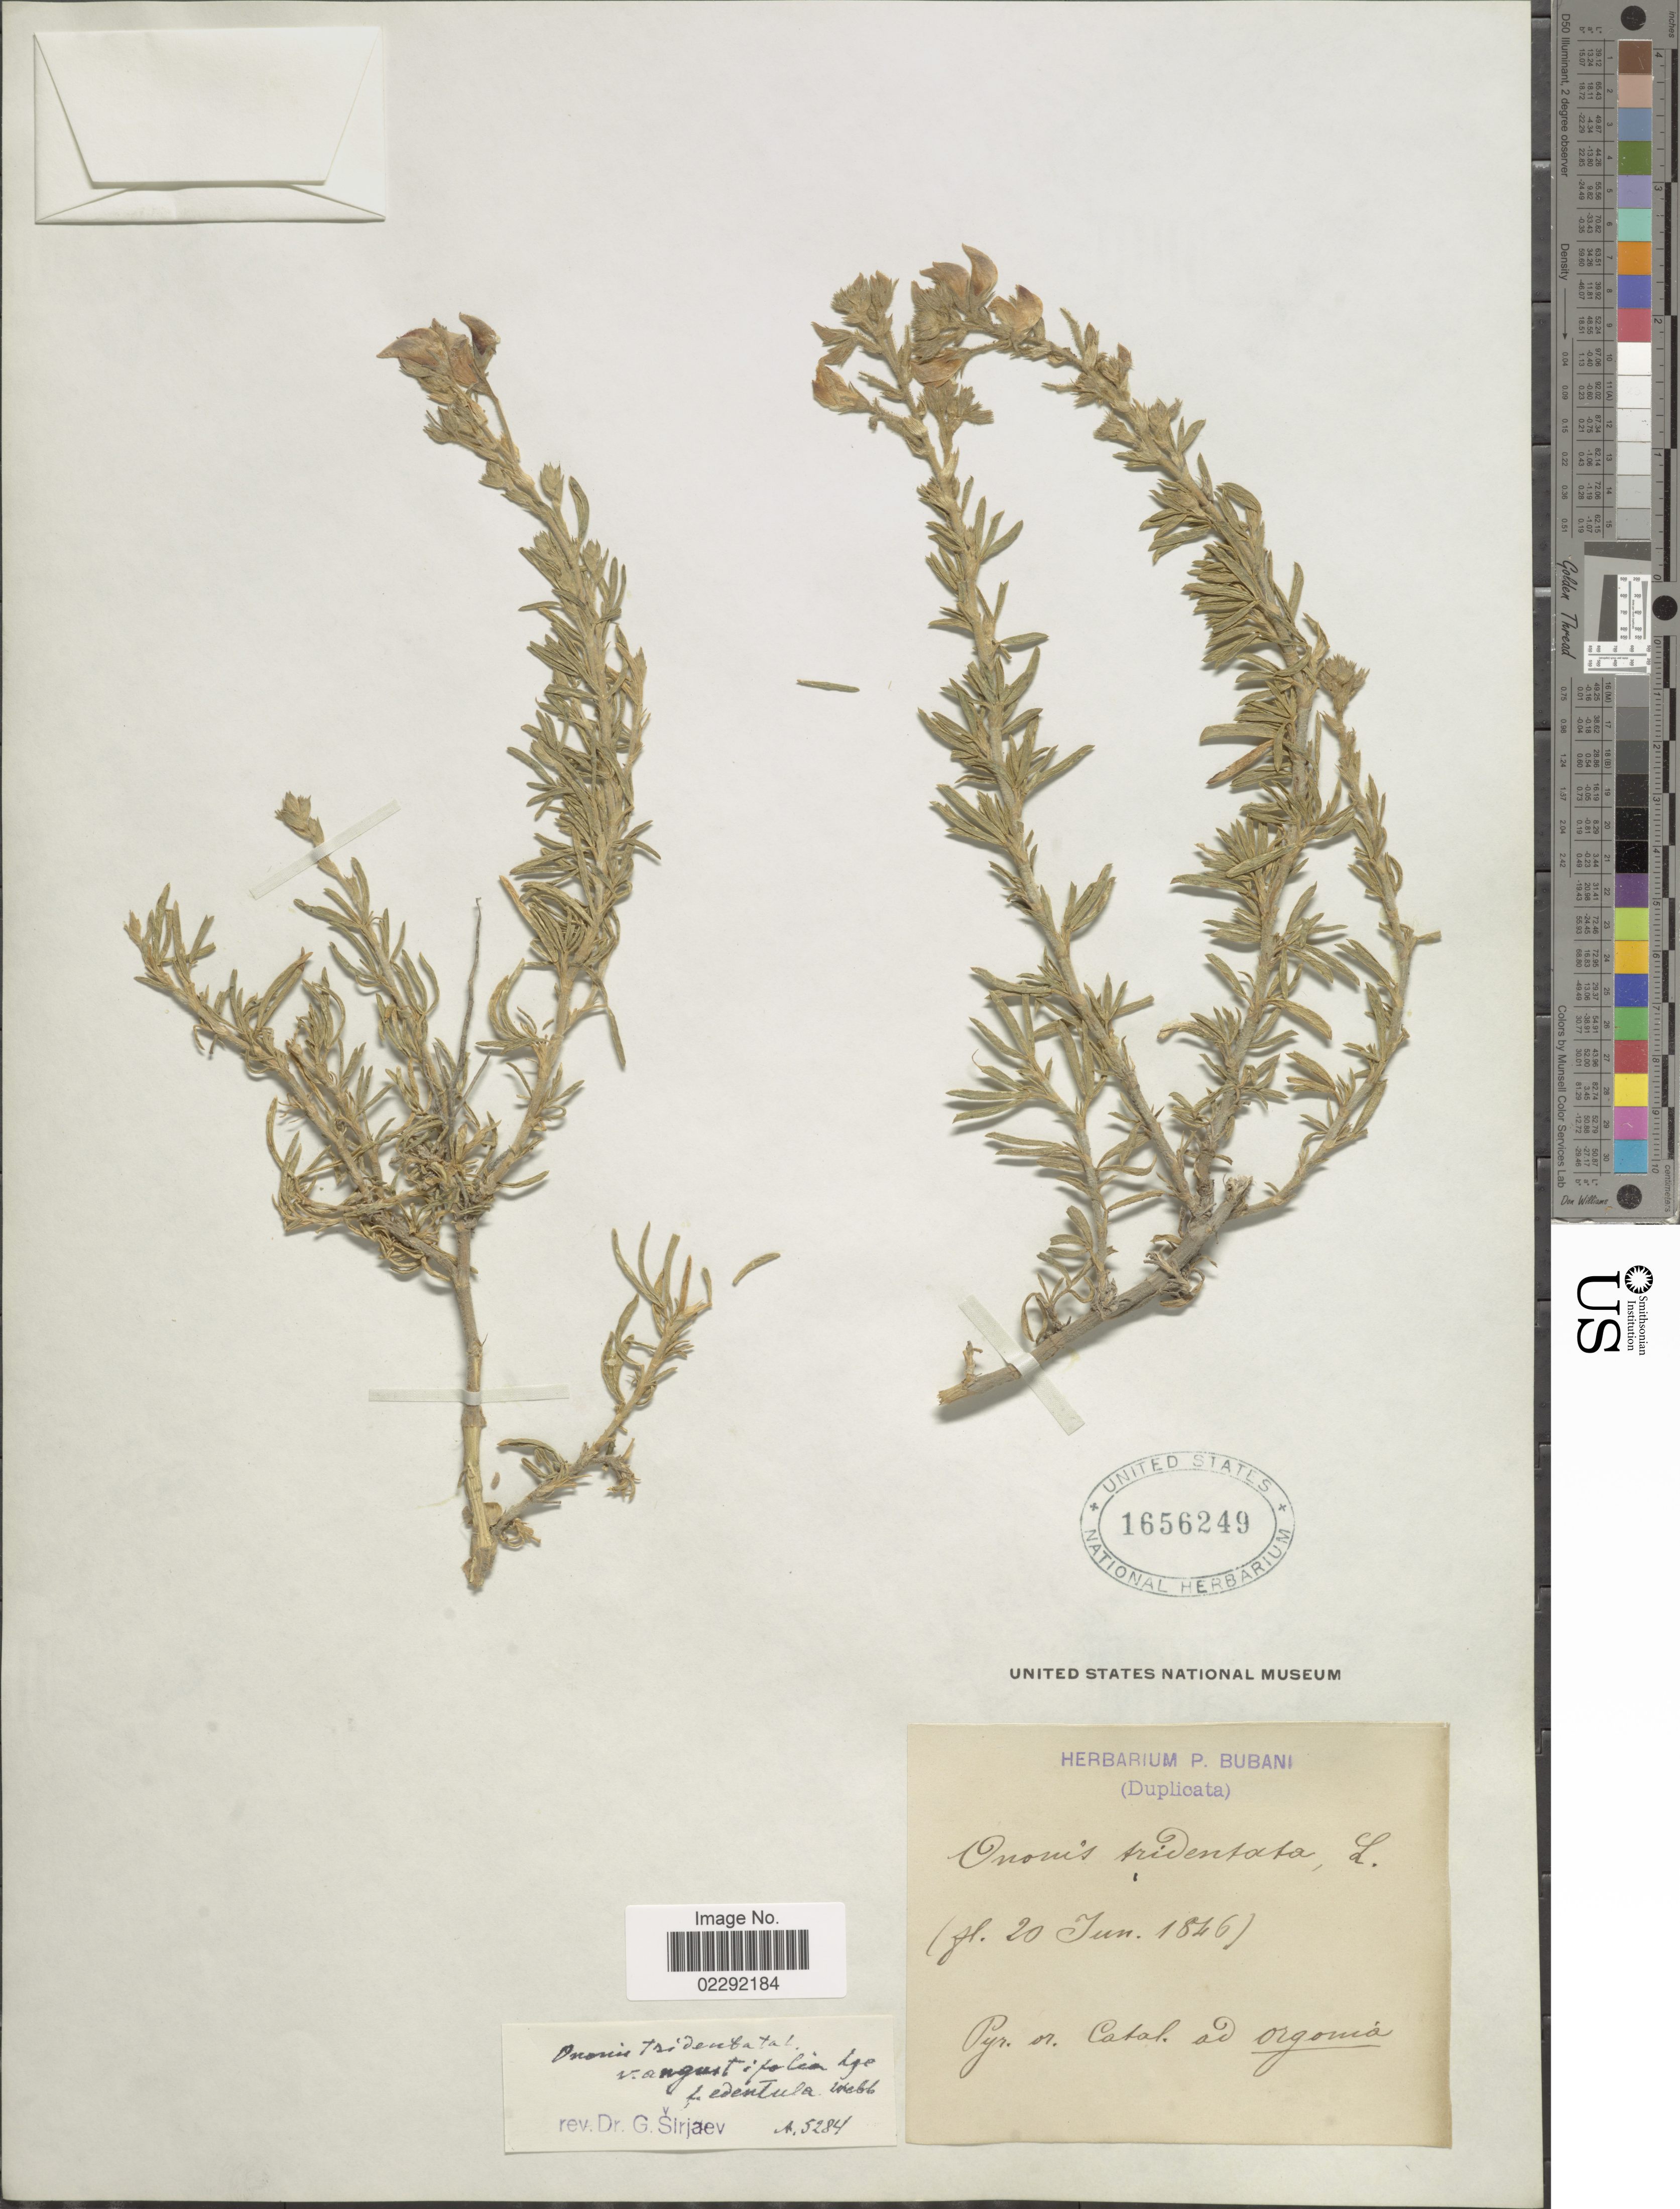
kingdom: Plantae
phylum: Tracheophyta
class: Magnoliopsida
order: Fabales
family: Fabaceae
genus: Ononis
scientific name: Ononis tridentata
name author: L.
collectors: ex herb. P. Bubani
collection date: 1846-06-20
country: Spain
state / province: Catalunya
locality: Pyr. or. Catal. ad Organia [Organyà]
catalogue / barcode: US 1656249